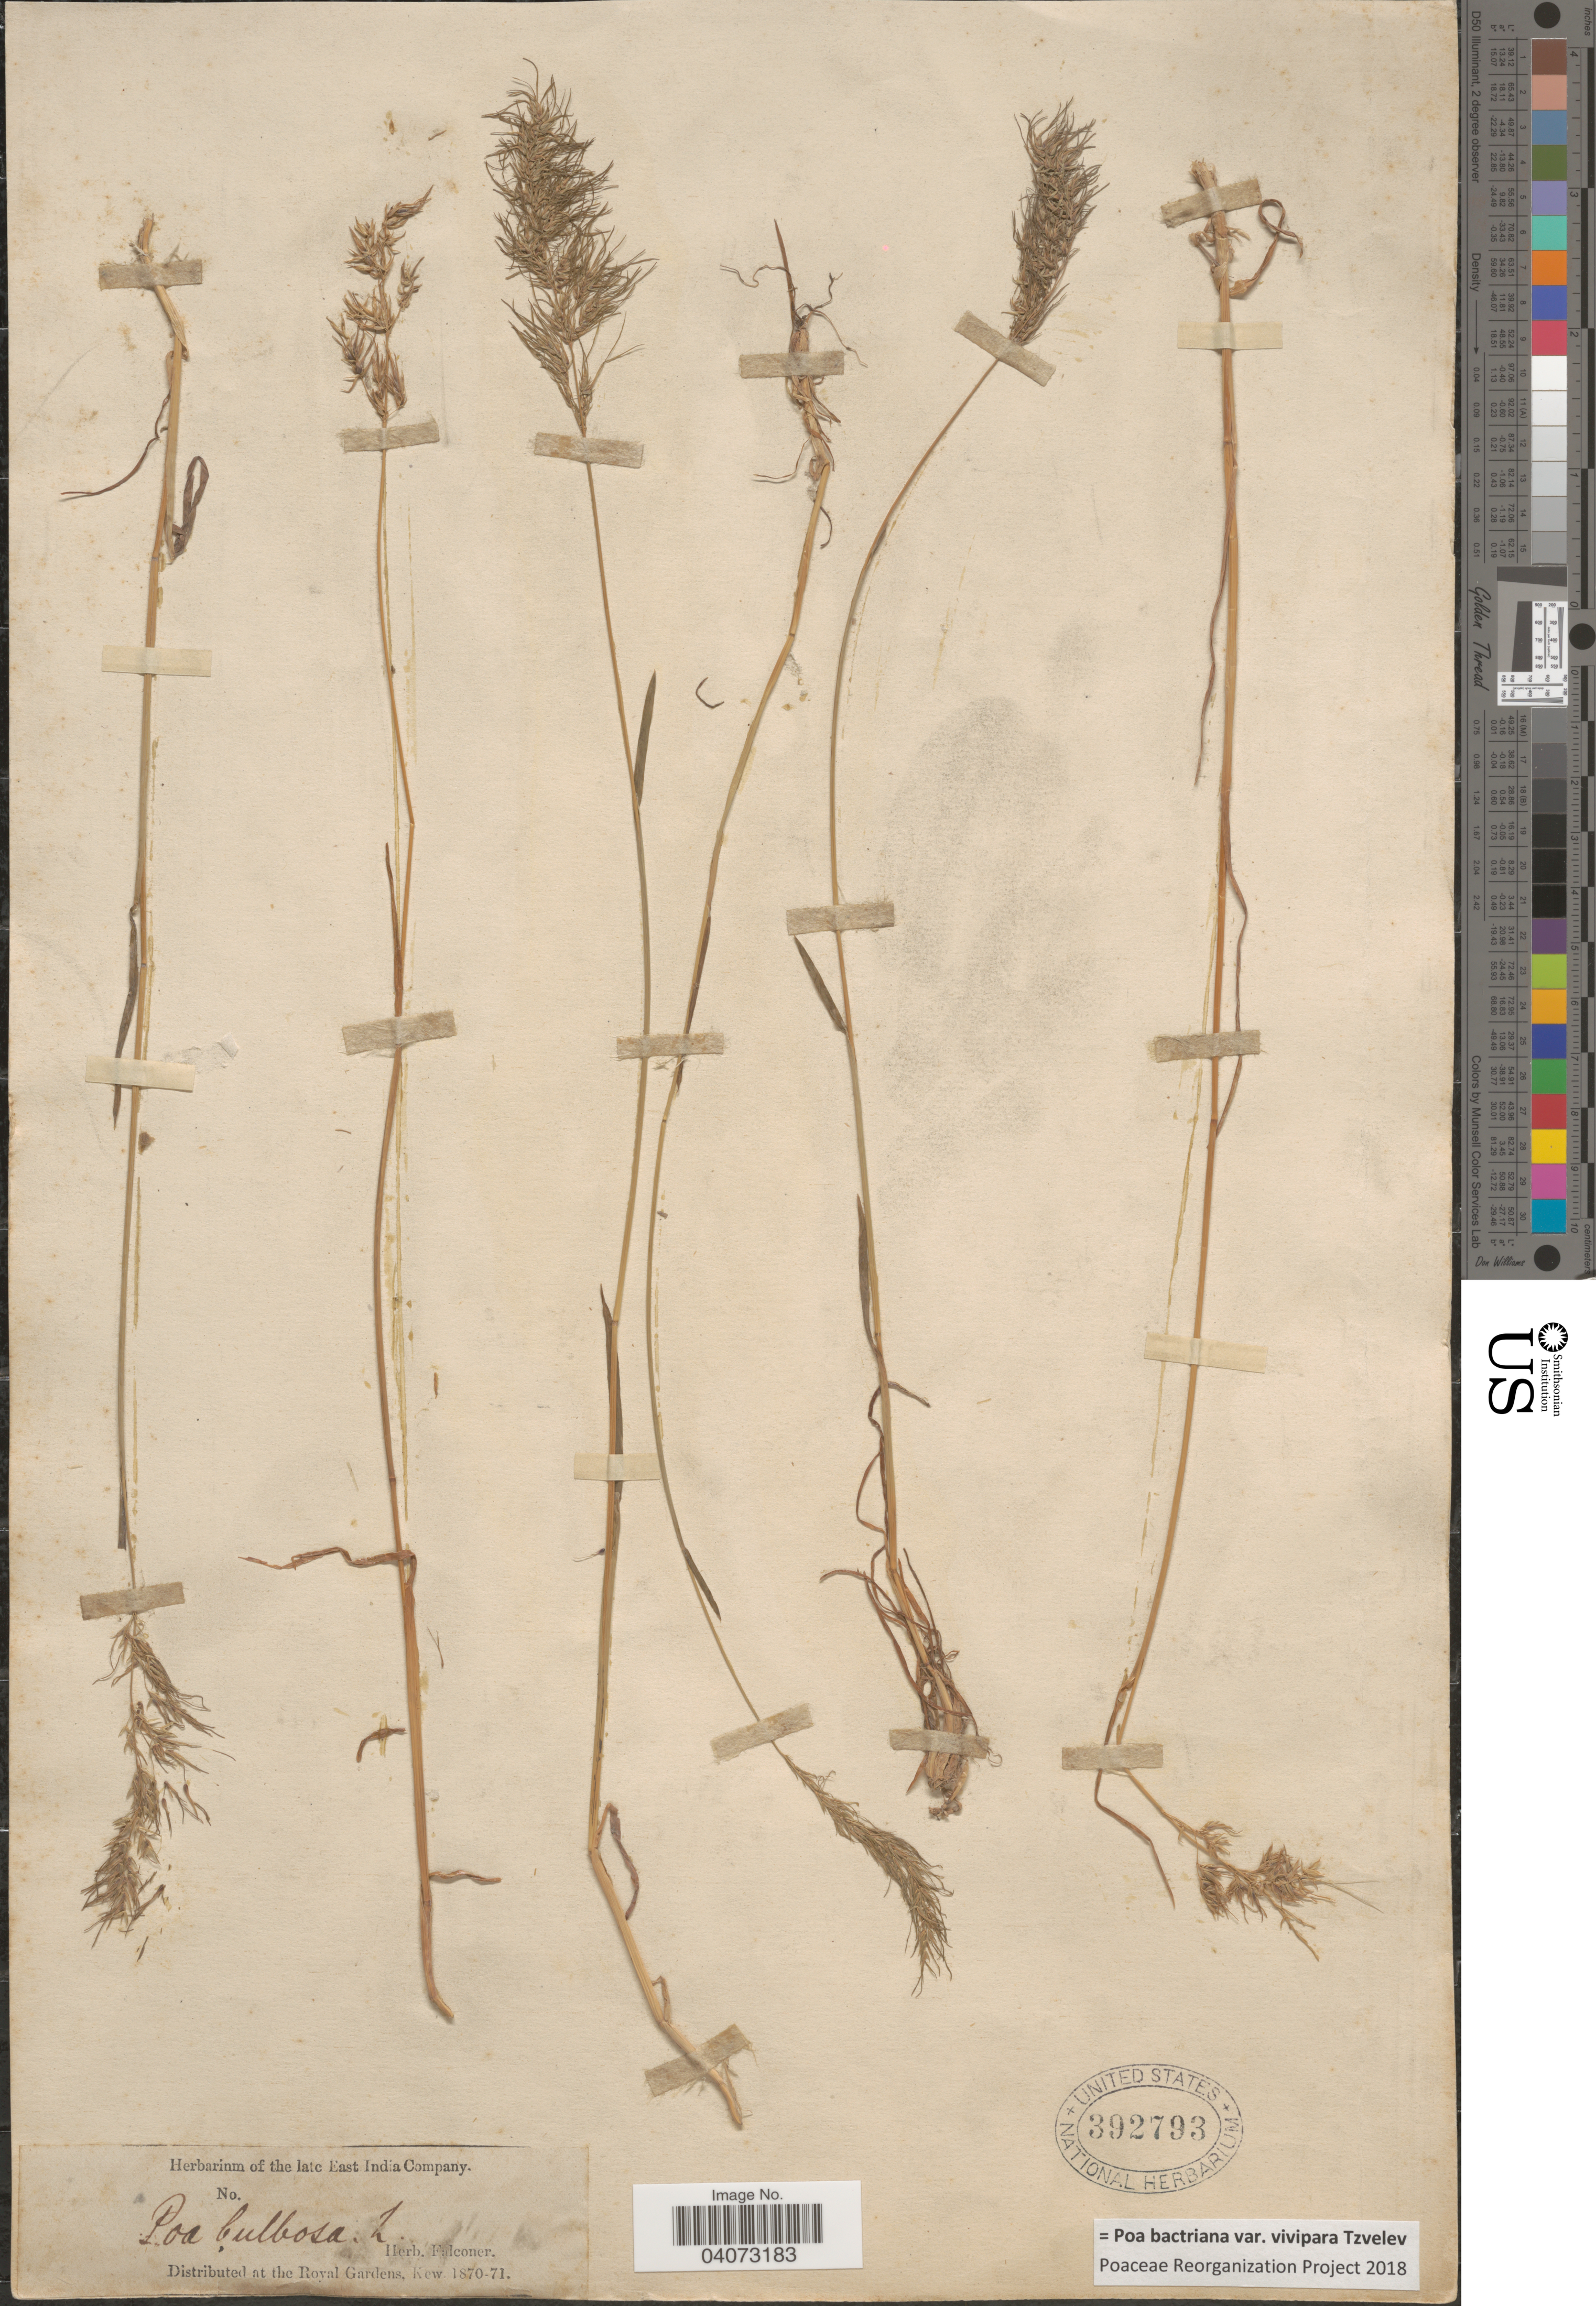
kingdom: Plantae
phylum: Tracheophyta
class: Liliopsida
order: Poales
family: Poaceae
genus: Poa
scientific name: Poa bactriana var. vivipara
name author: Tzvelev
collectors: ex herb. Falconer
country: India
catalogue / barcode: US 392793